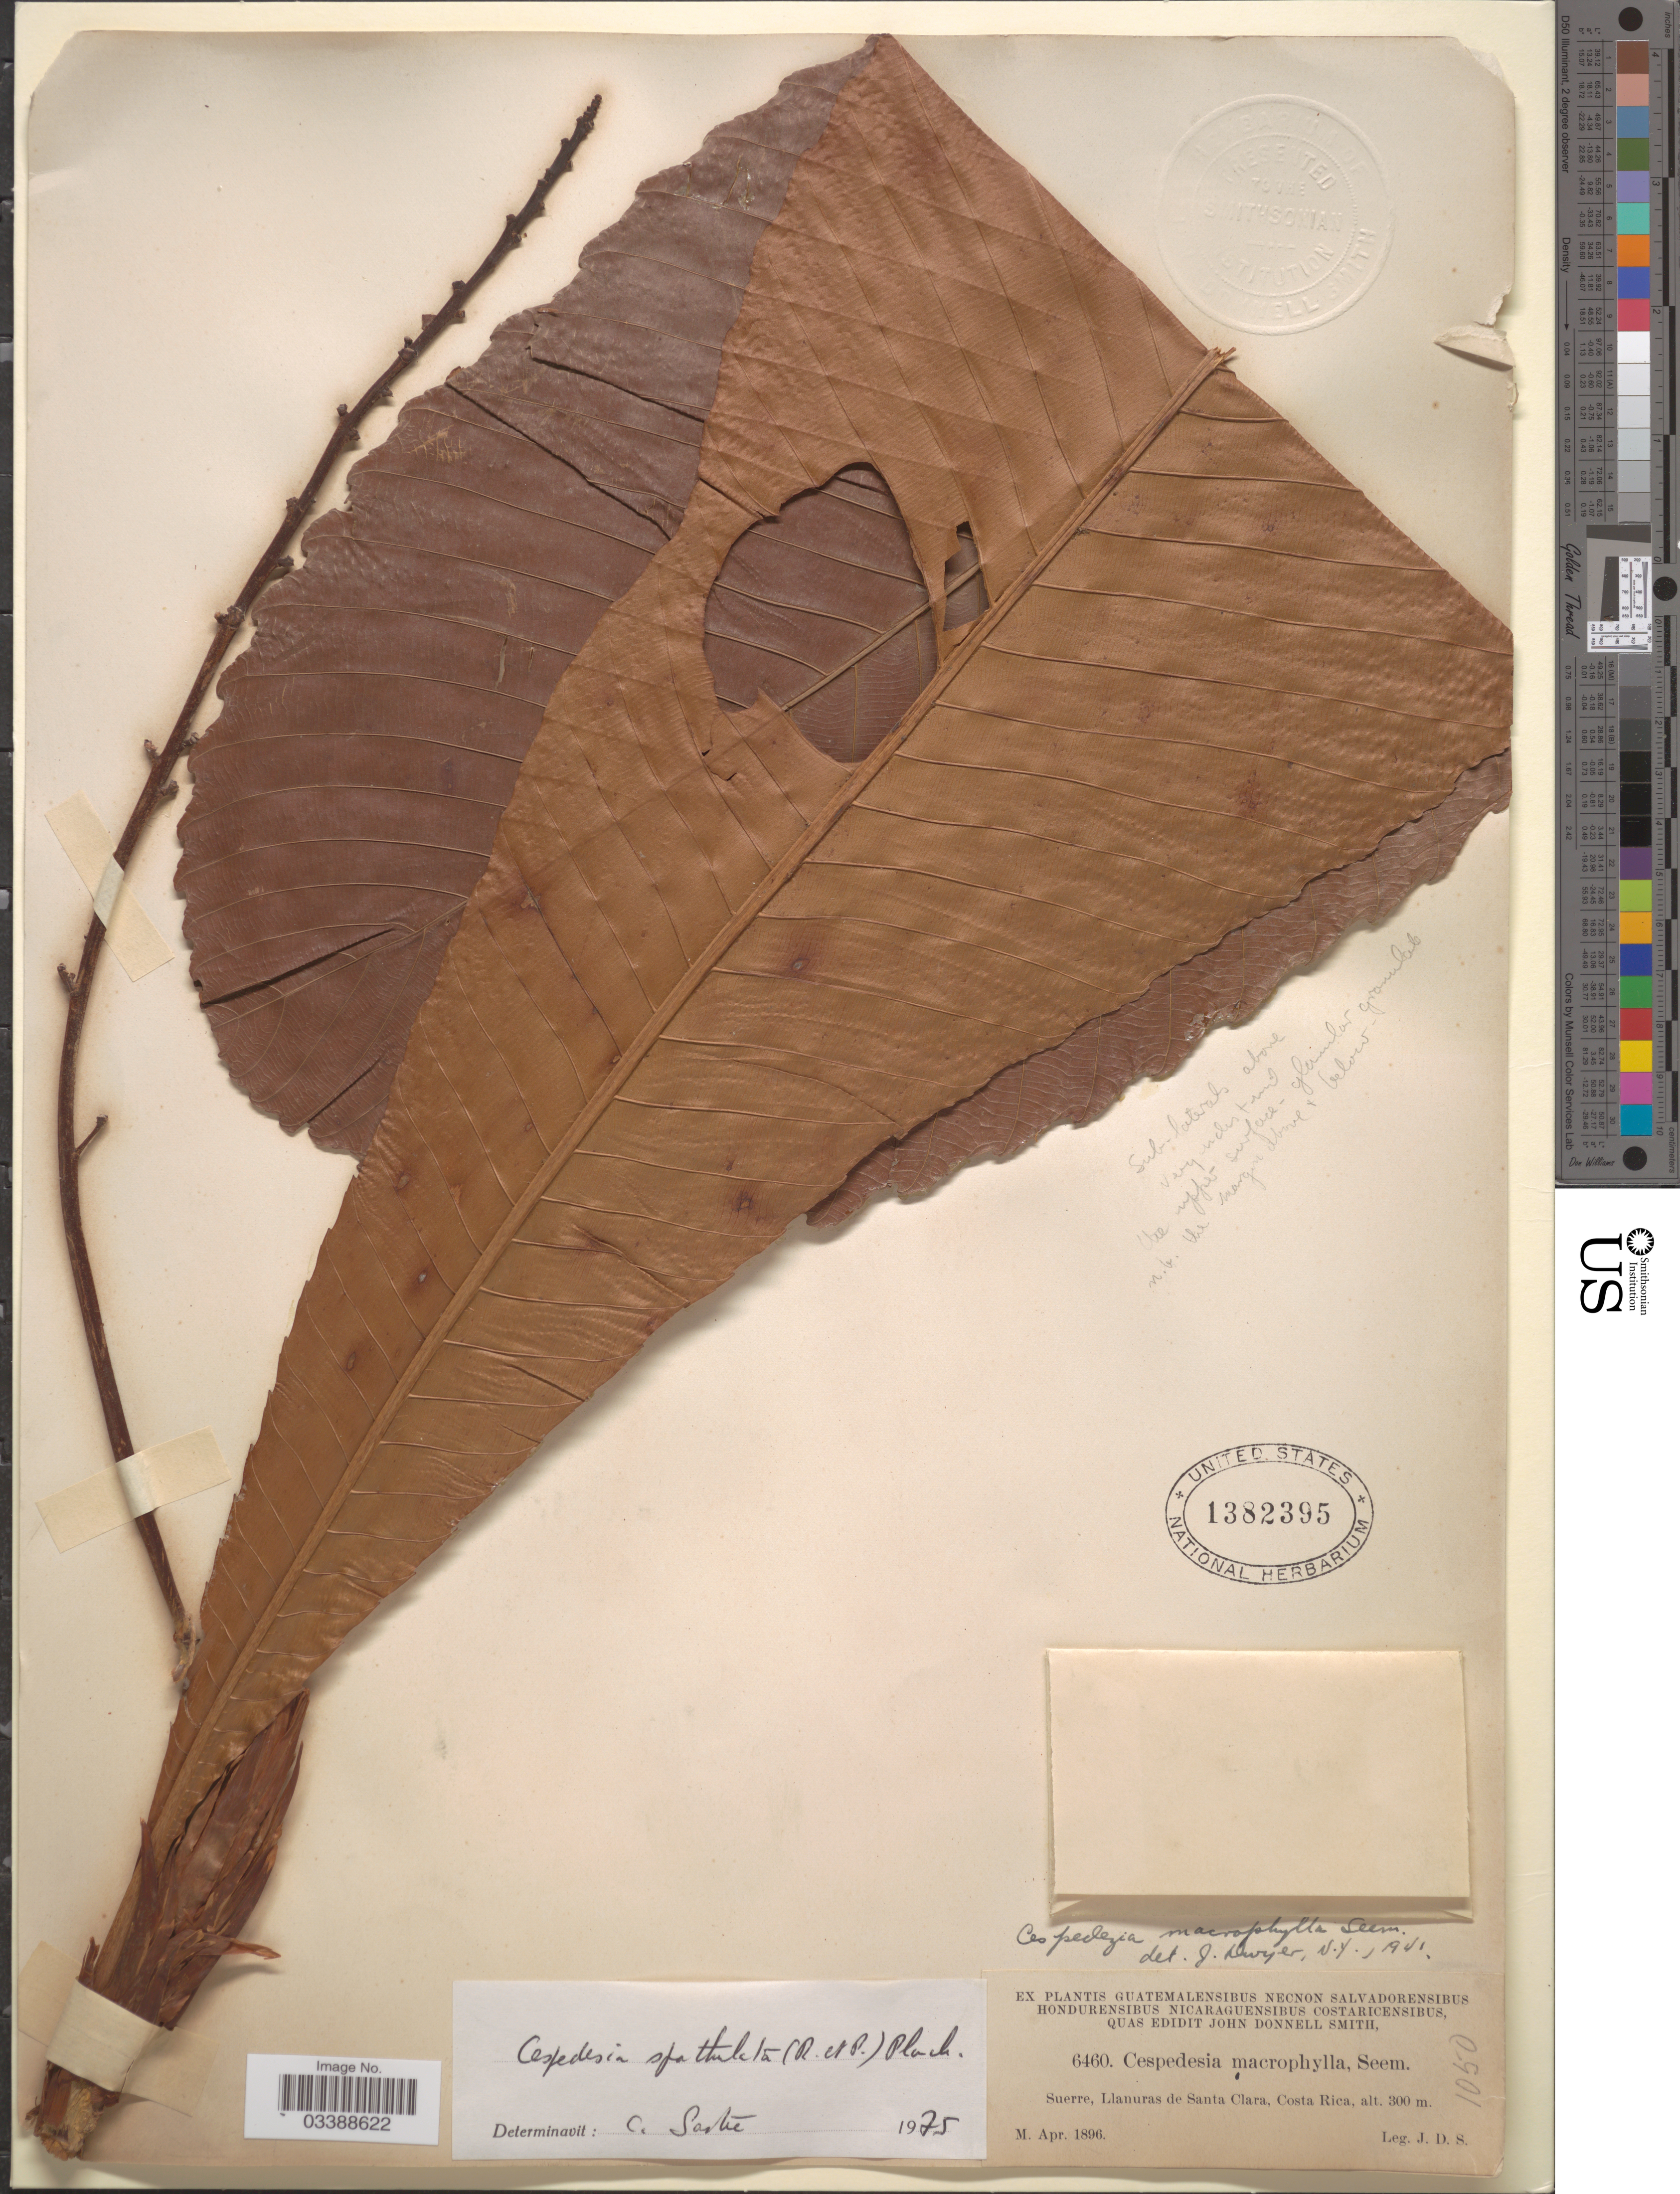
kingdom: Plantae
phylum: Tracheophyta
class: Magnoliopsida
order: Malpighiales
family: Ochnaceae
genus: Cespedesia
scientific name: Cespedesia spathulata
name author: (Ruiz & Pav.) Planch.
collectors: J. Donnell Smith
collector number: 6460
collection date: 1896-04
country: Costa Rica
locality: Suerre, Llanuras de Santa Clara.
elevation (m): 300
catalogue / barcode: US 1382395